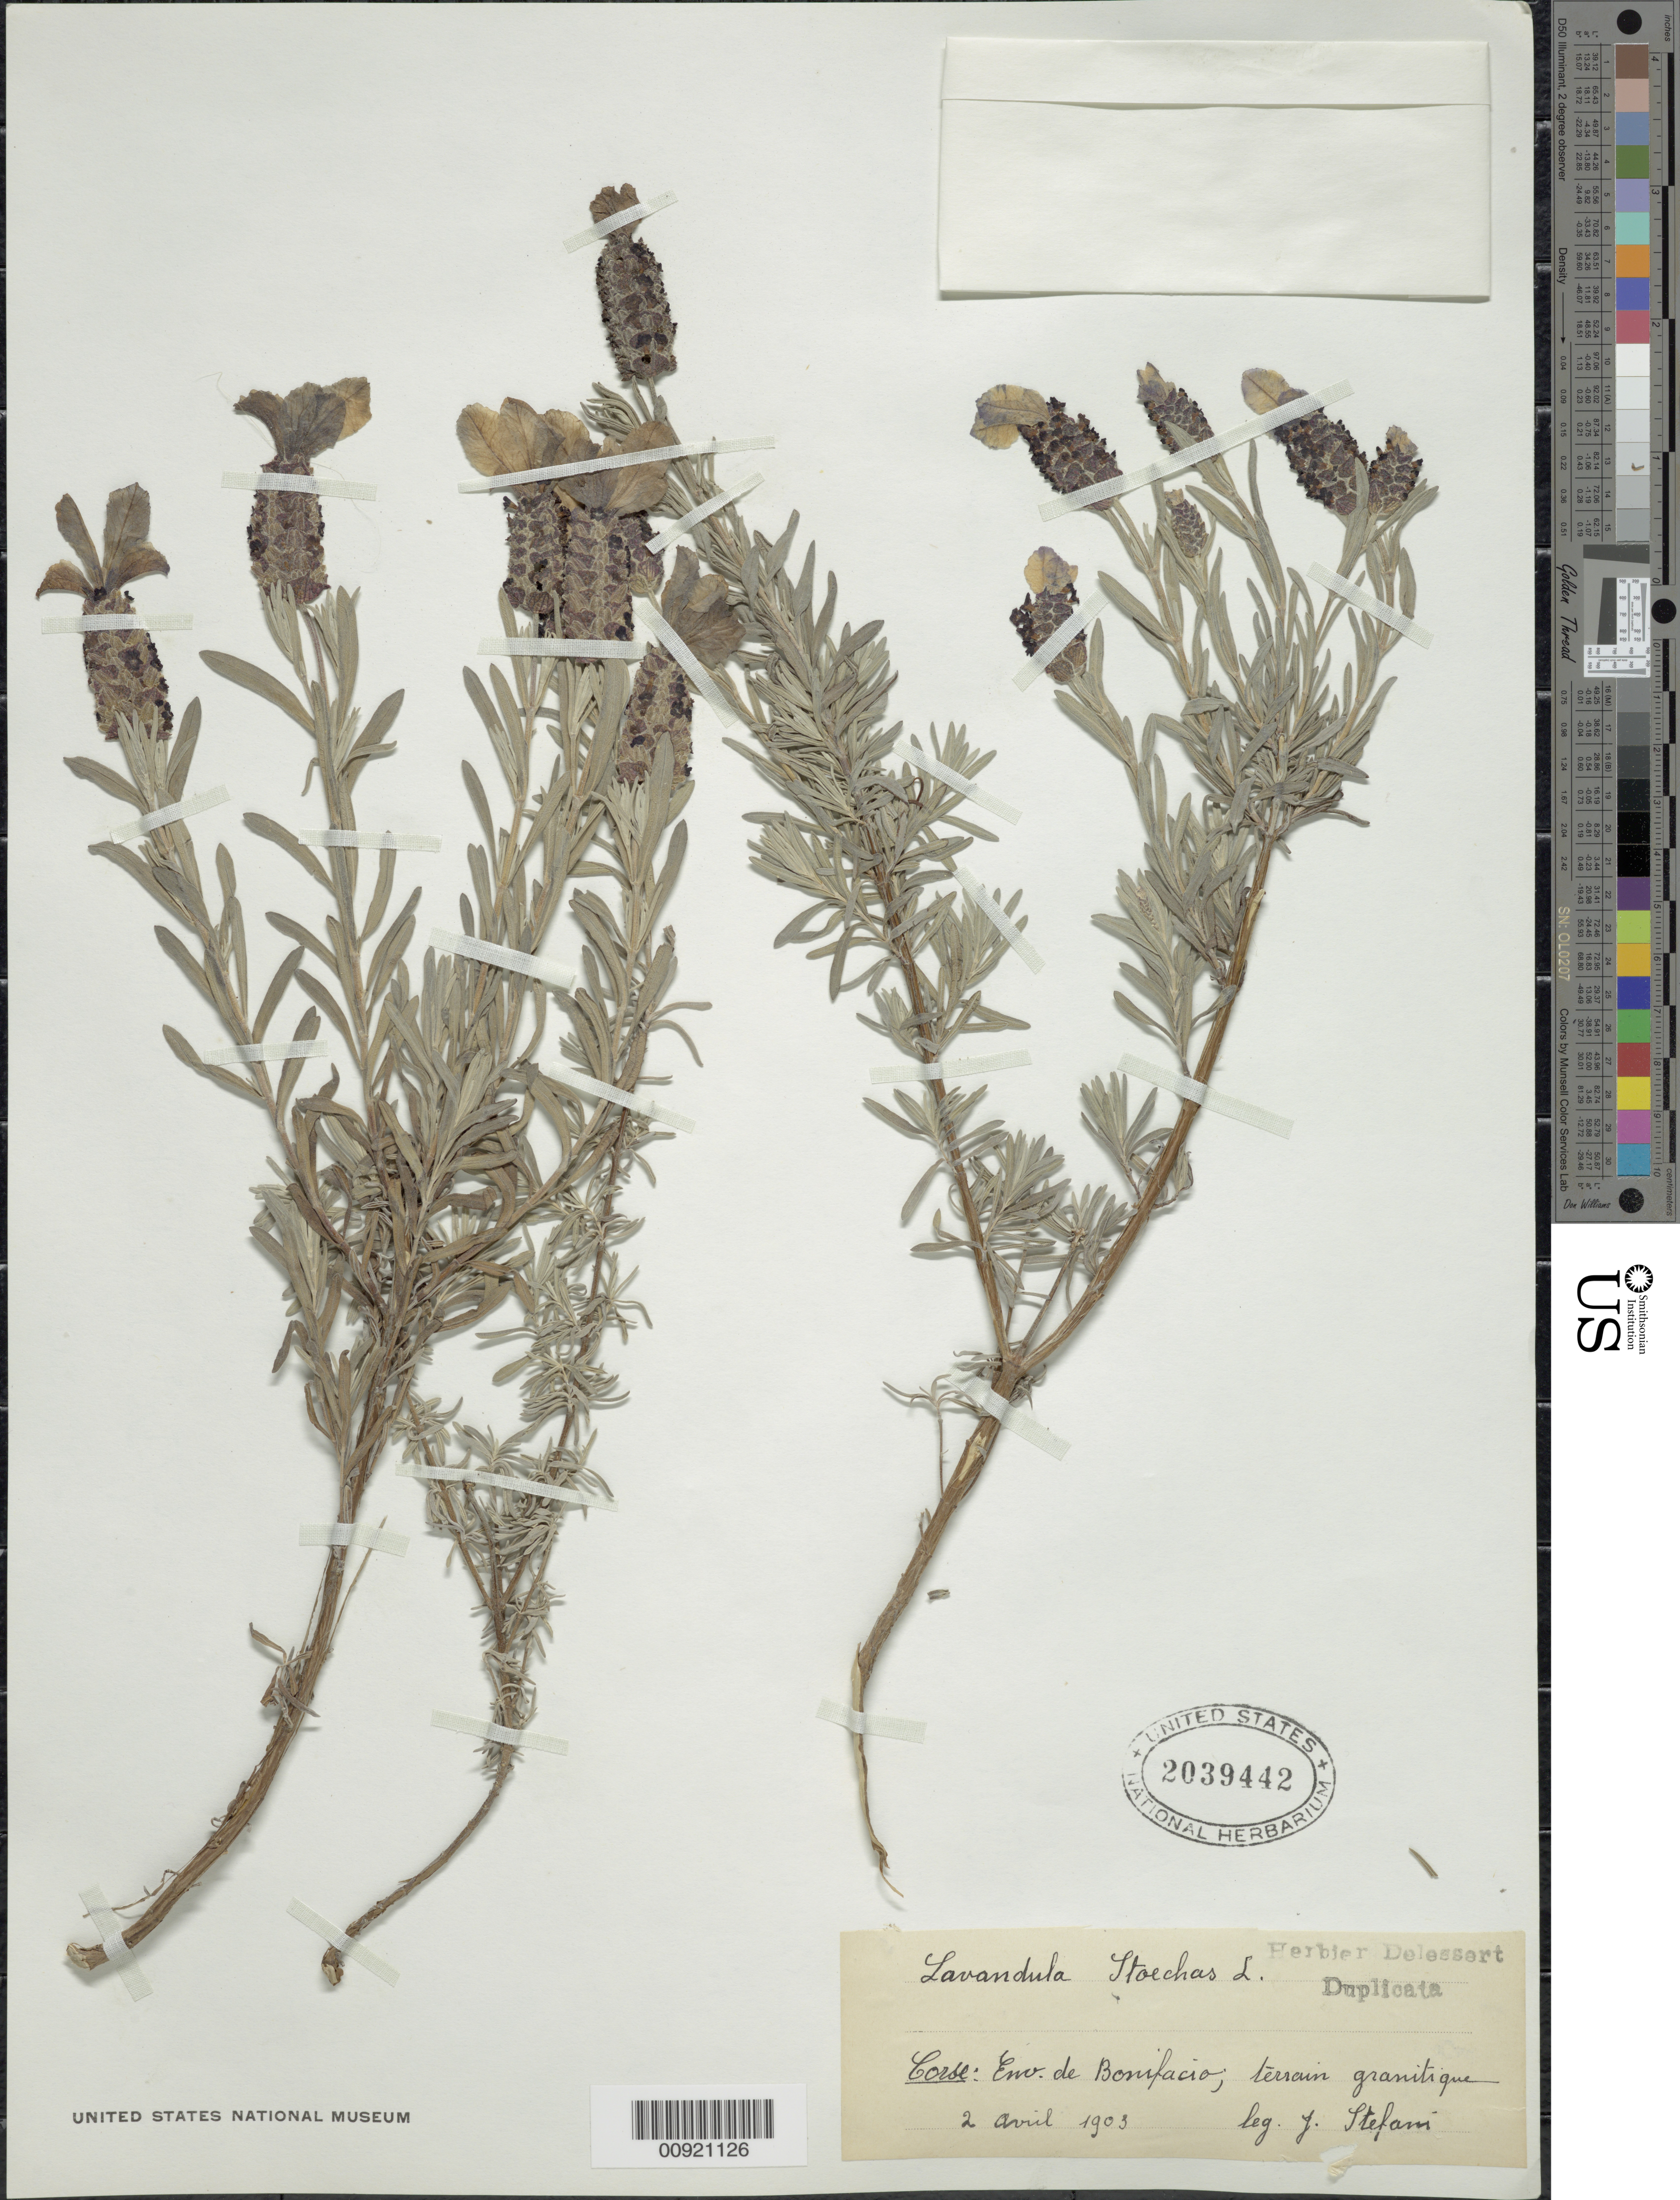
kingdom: Plantae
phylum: Tracheophyta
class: Magnoliopsida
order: Lamiales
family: Lamiaceae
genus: Lavandula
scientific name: Lavandula stoechas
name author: L.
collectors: J. Stefani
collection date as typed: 02 Apr 1903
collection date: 1903-04-02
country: France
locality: Env. De Bonifacio, terrain granitique.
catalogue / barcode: US 2039442